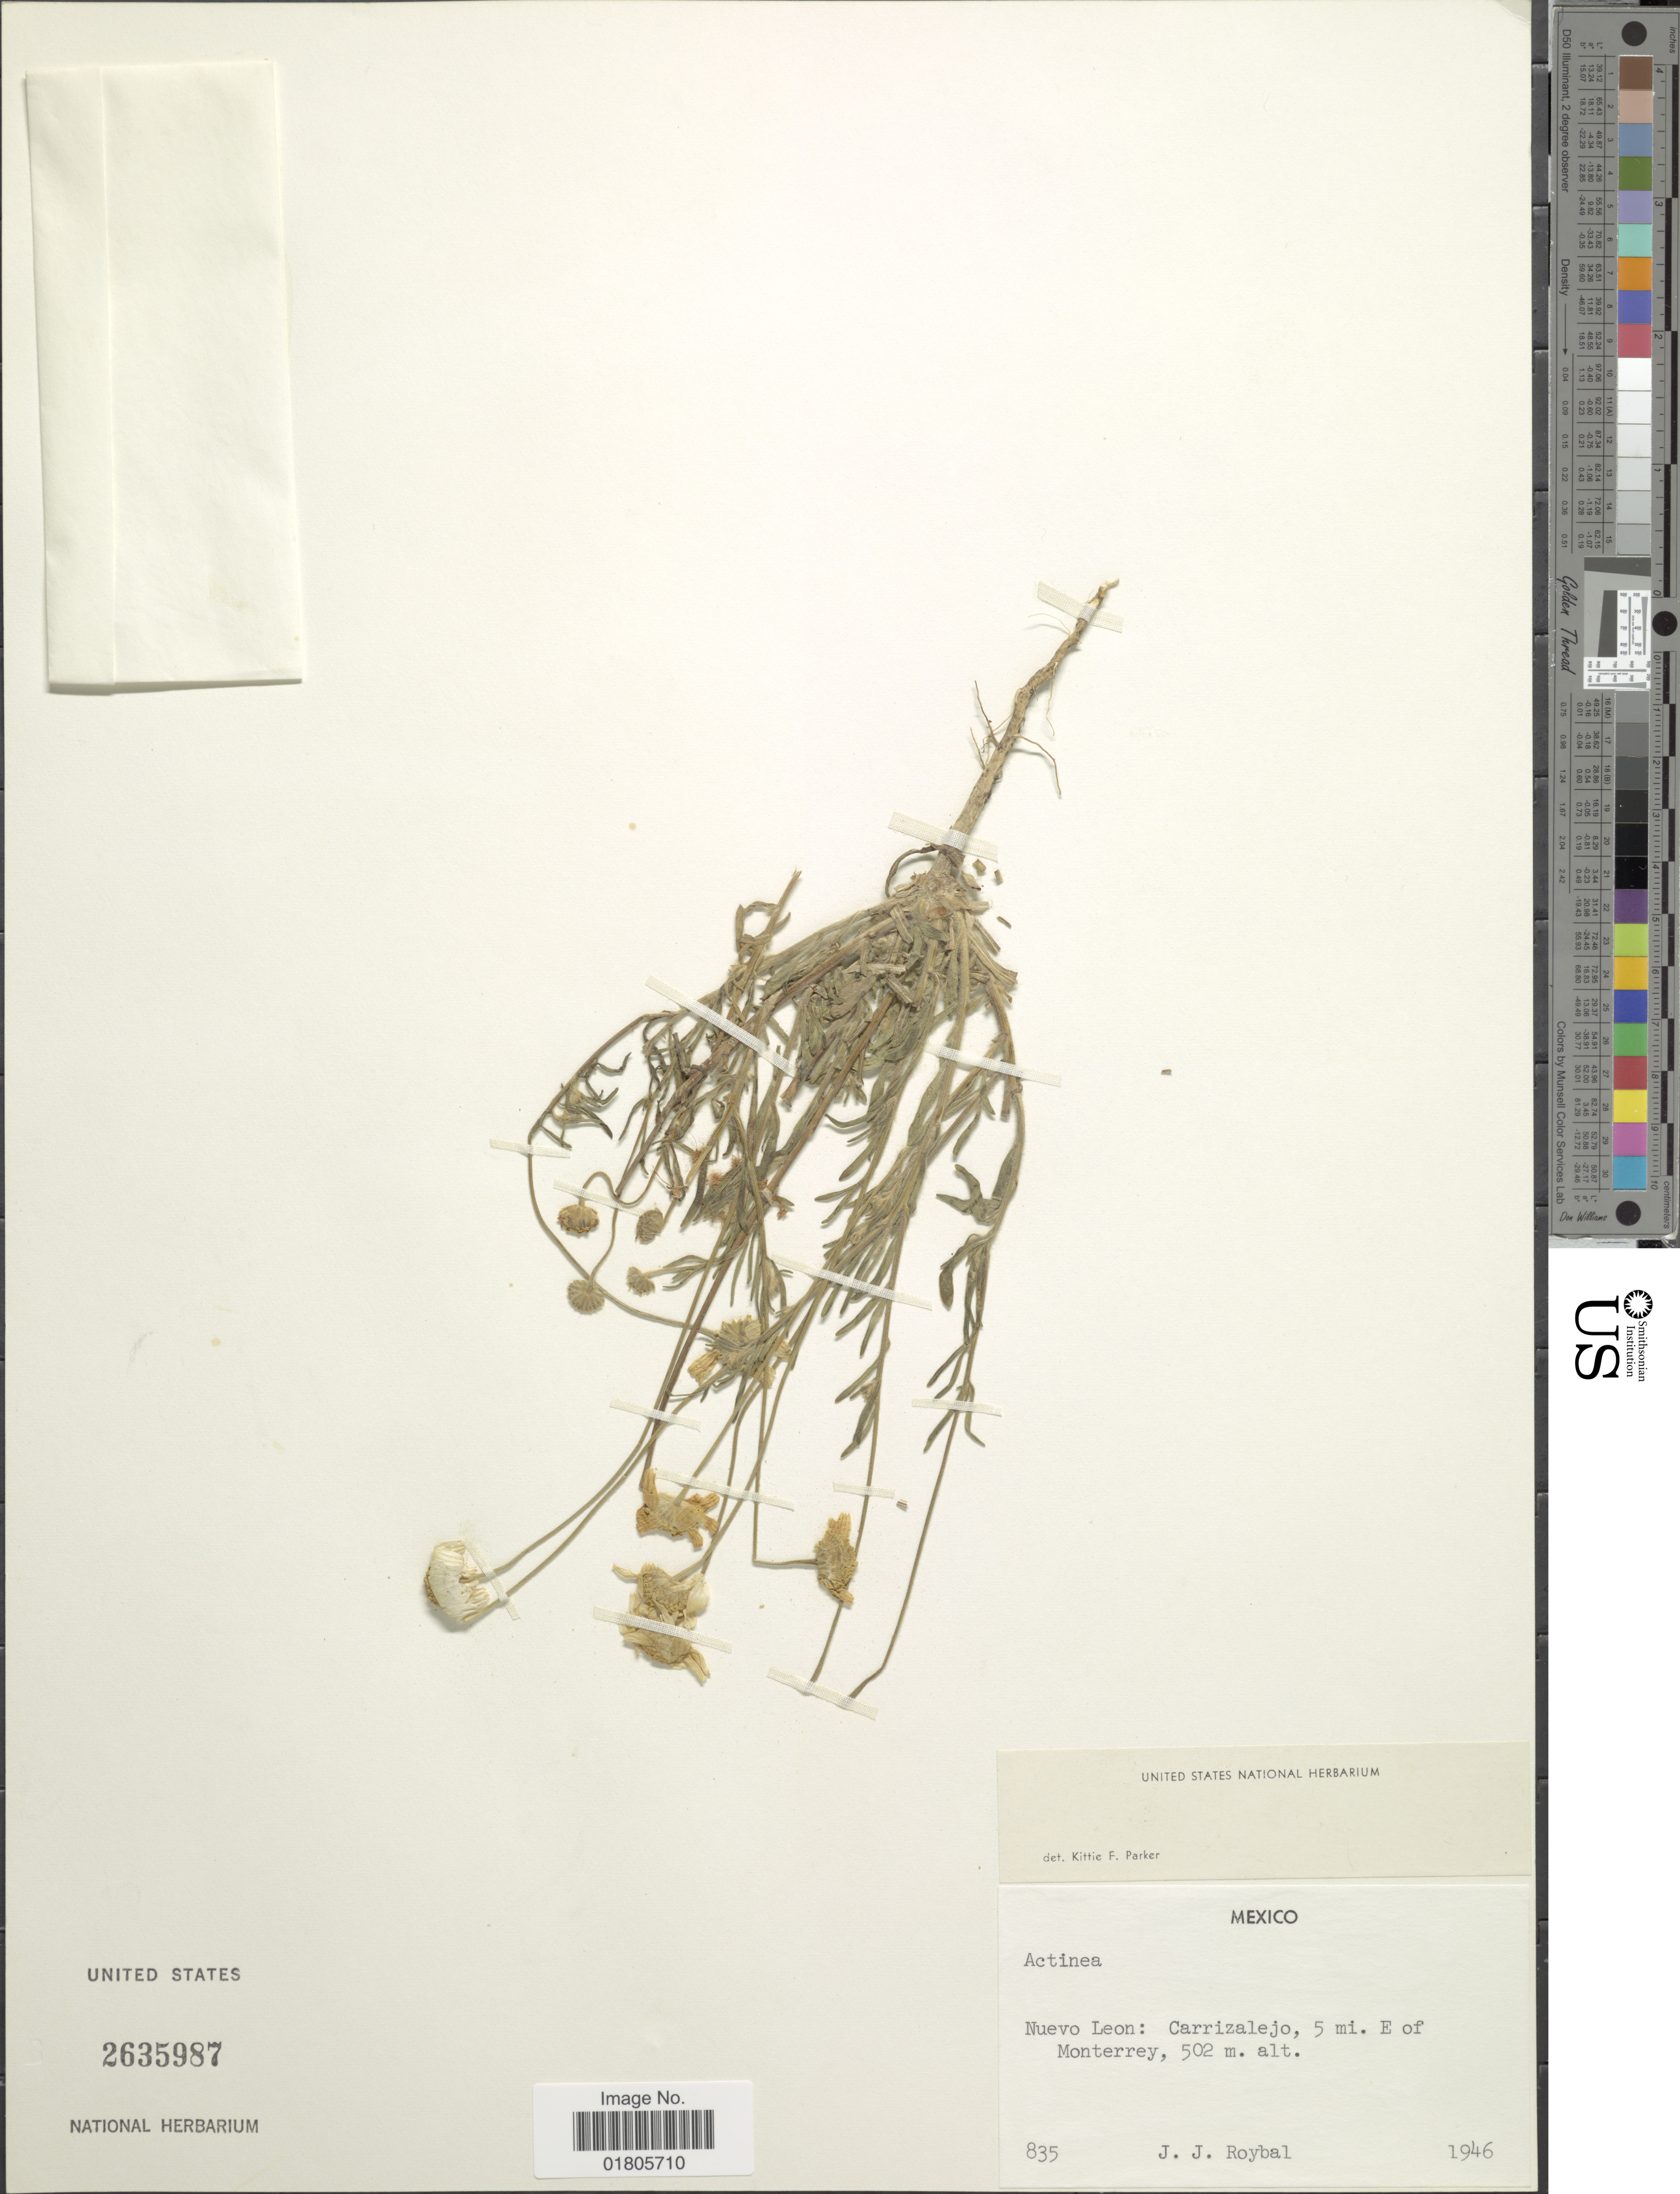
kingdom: Plantae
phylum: Tracheophyta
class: Magnoliopsida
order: Asterales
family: Asteraceae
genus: Actinea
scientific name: Actinea linearifolia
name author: (Hook.) Kuntze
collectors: J. J. Roybal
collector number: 835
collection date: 1946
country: Mexico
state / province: Nuevo León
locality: Carrizalejo, 5 mi. E of Monterrey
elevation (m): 502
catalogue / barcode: US 2635987